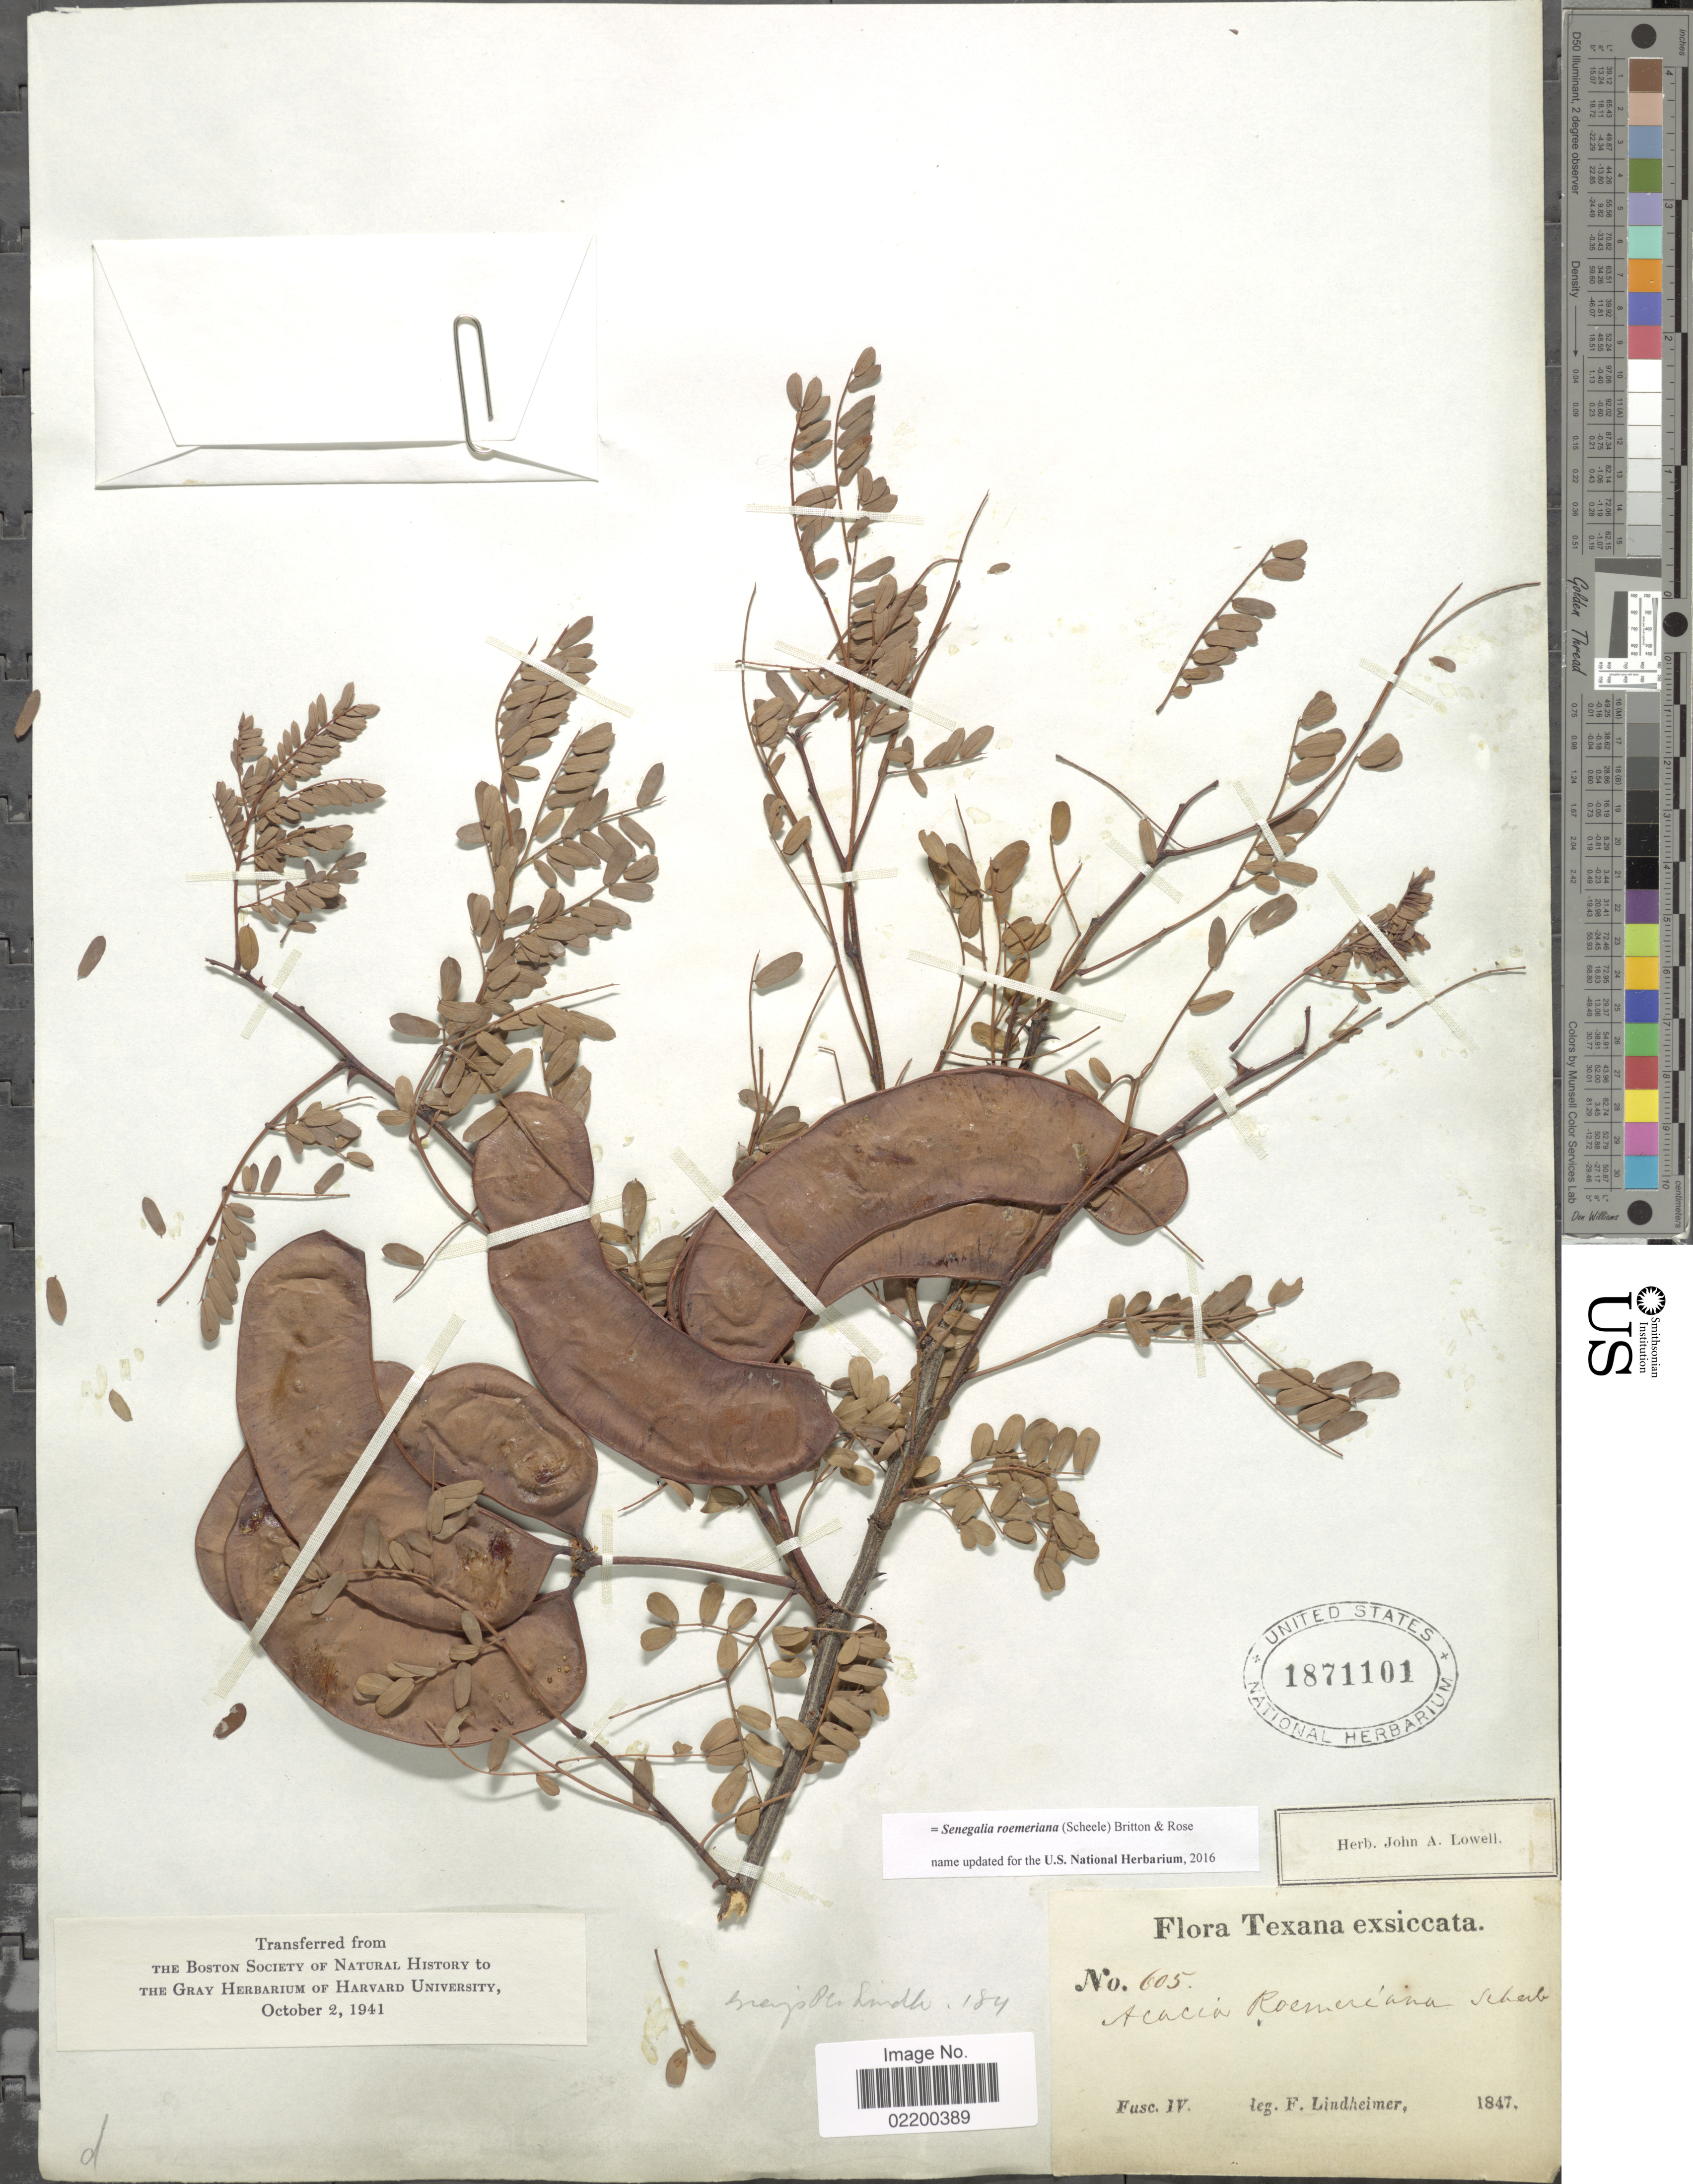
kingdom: Plantae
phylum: Tracheophyta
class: Magnoliopsida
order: Fabales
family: Fabaceae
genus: Senegalia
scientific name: Senegalia roemeriana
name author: (Scheele) Britton & Rose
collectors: F. Lindheimer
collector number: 605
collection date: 1847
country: United States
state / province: Texas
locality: Fasc. IV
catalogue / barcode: US 1871101